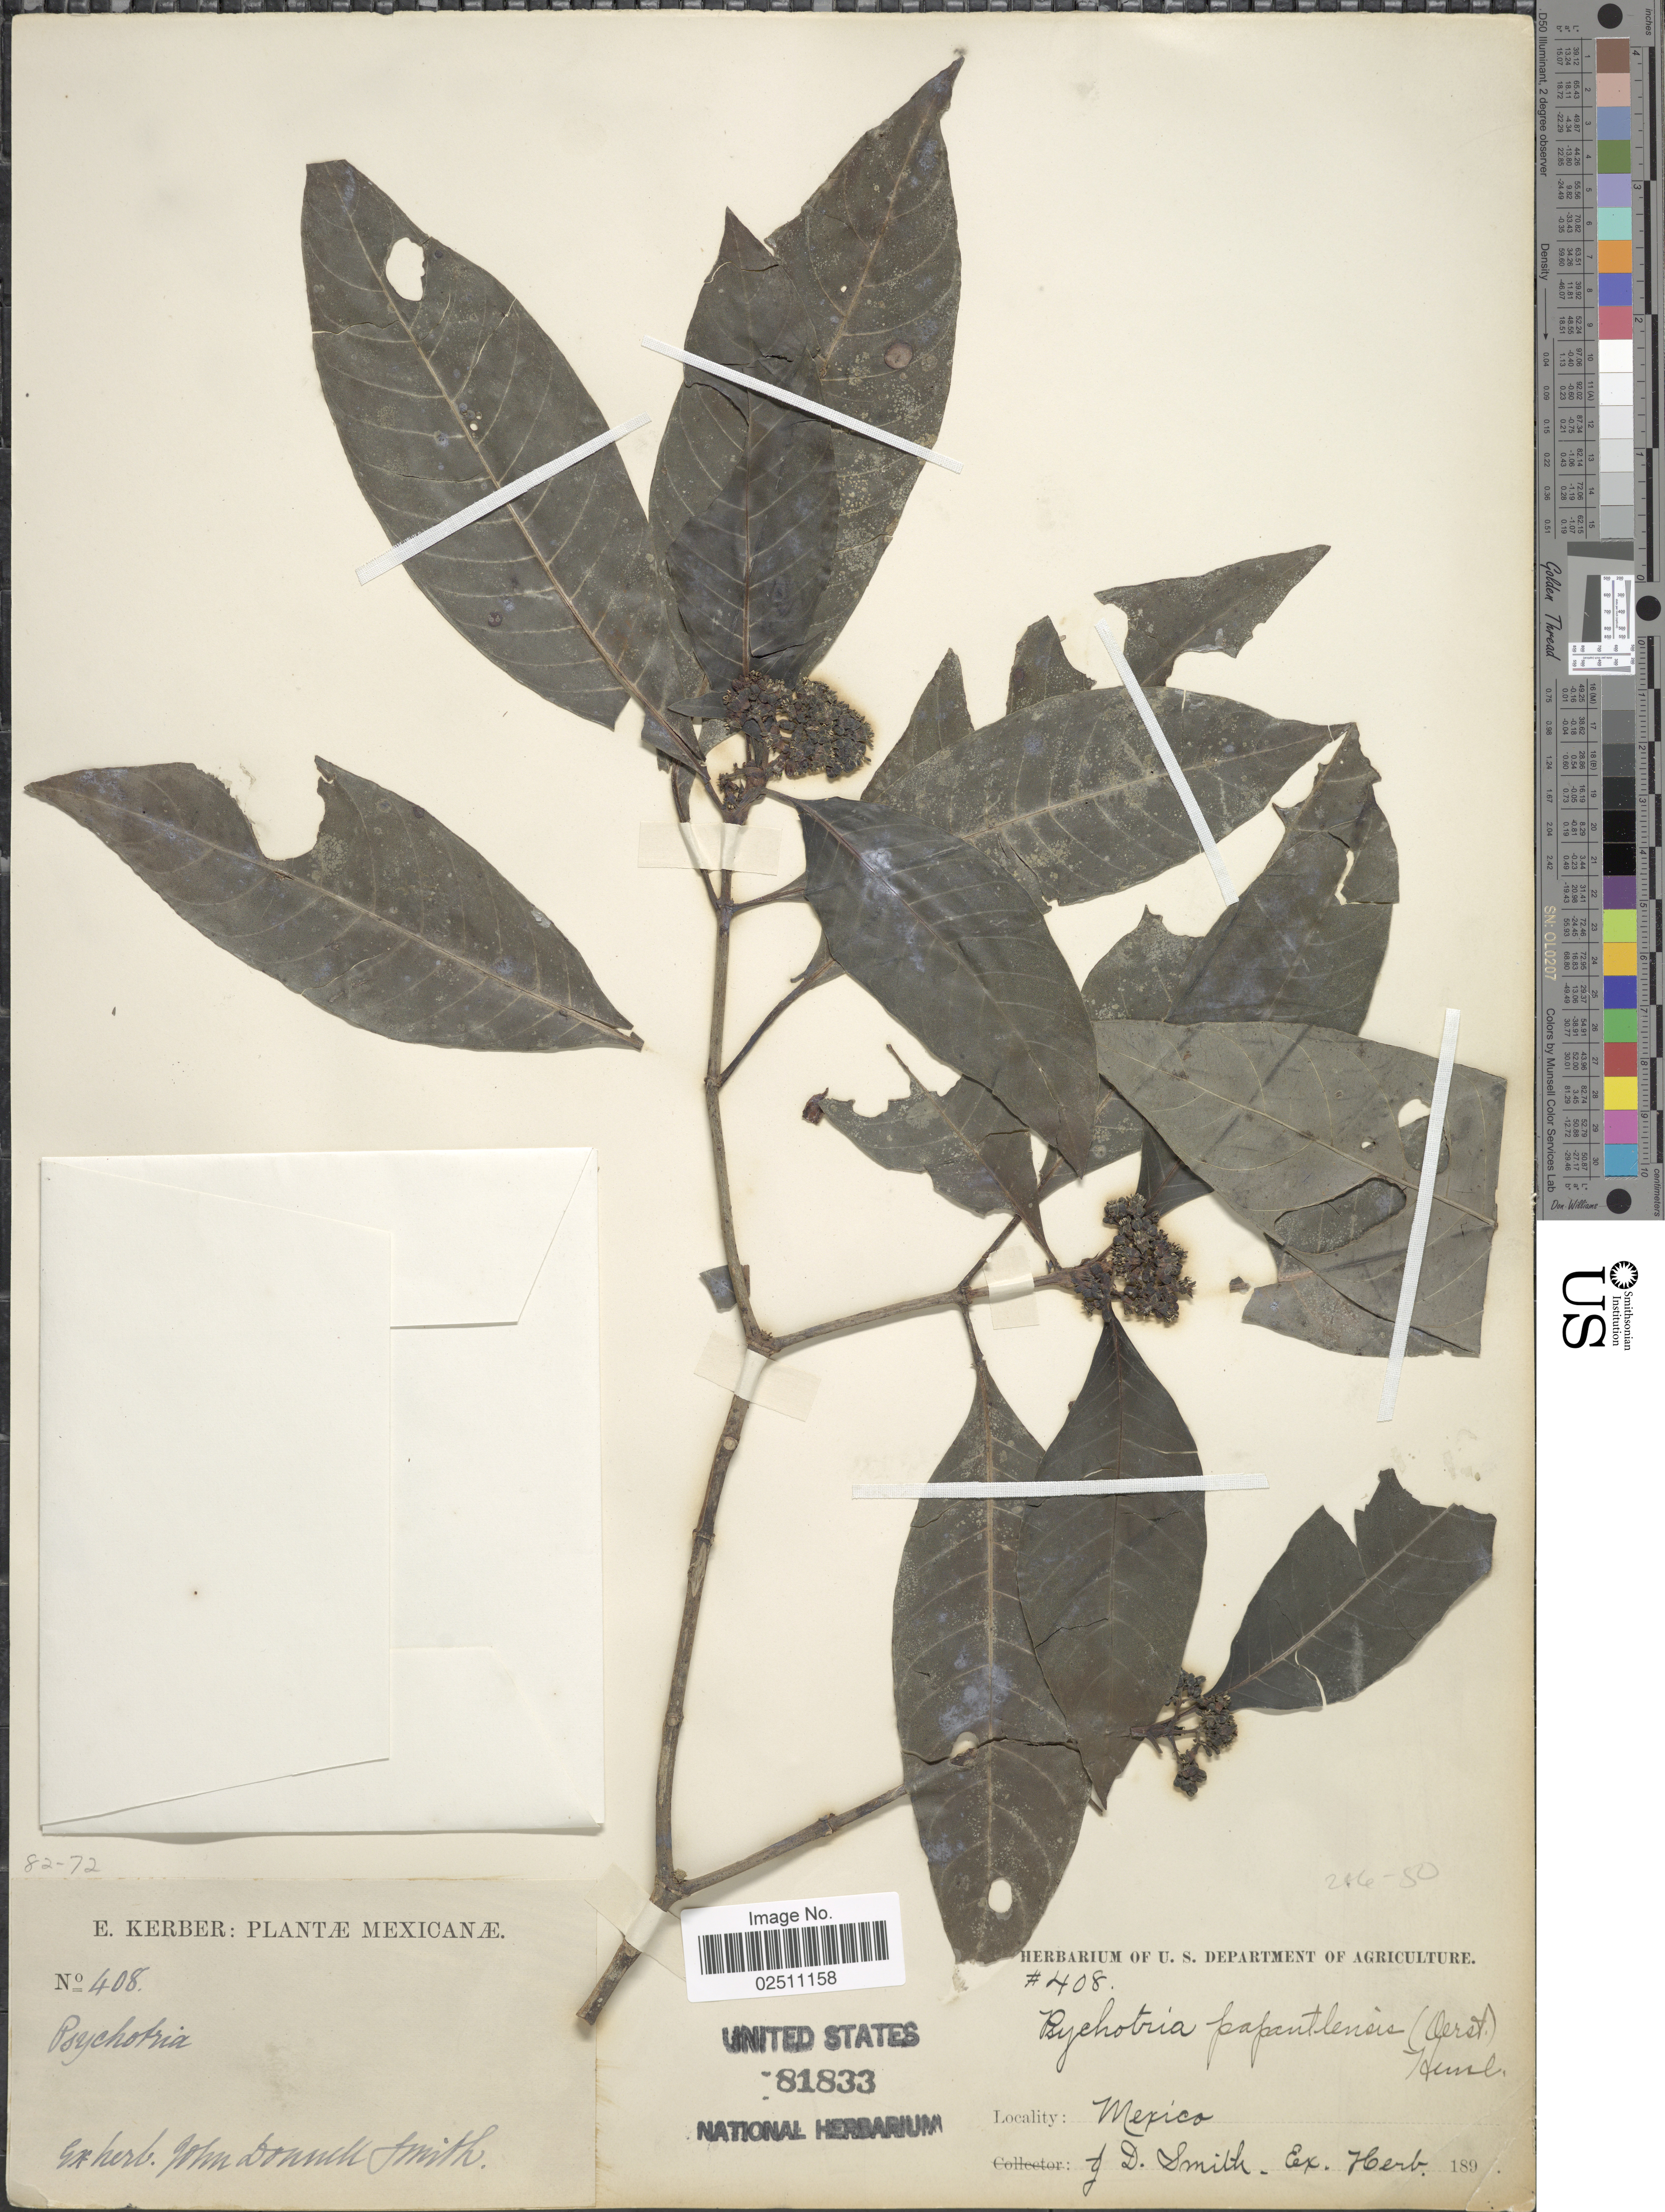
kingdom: Plantae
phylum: Tracheophyta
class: Magnoliopsida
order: Gentianales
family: Rubiaceae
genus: Psychotria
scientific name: Psychotria papantlensis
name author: (Oerst.) Hemsl.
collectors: E. Kerber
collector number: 408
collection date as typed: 189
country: Mexico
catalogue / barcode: US 81833